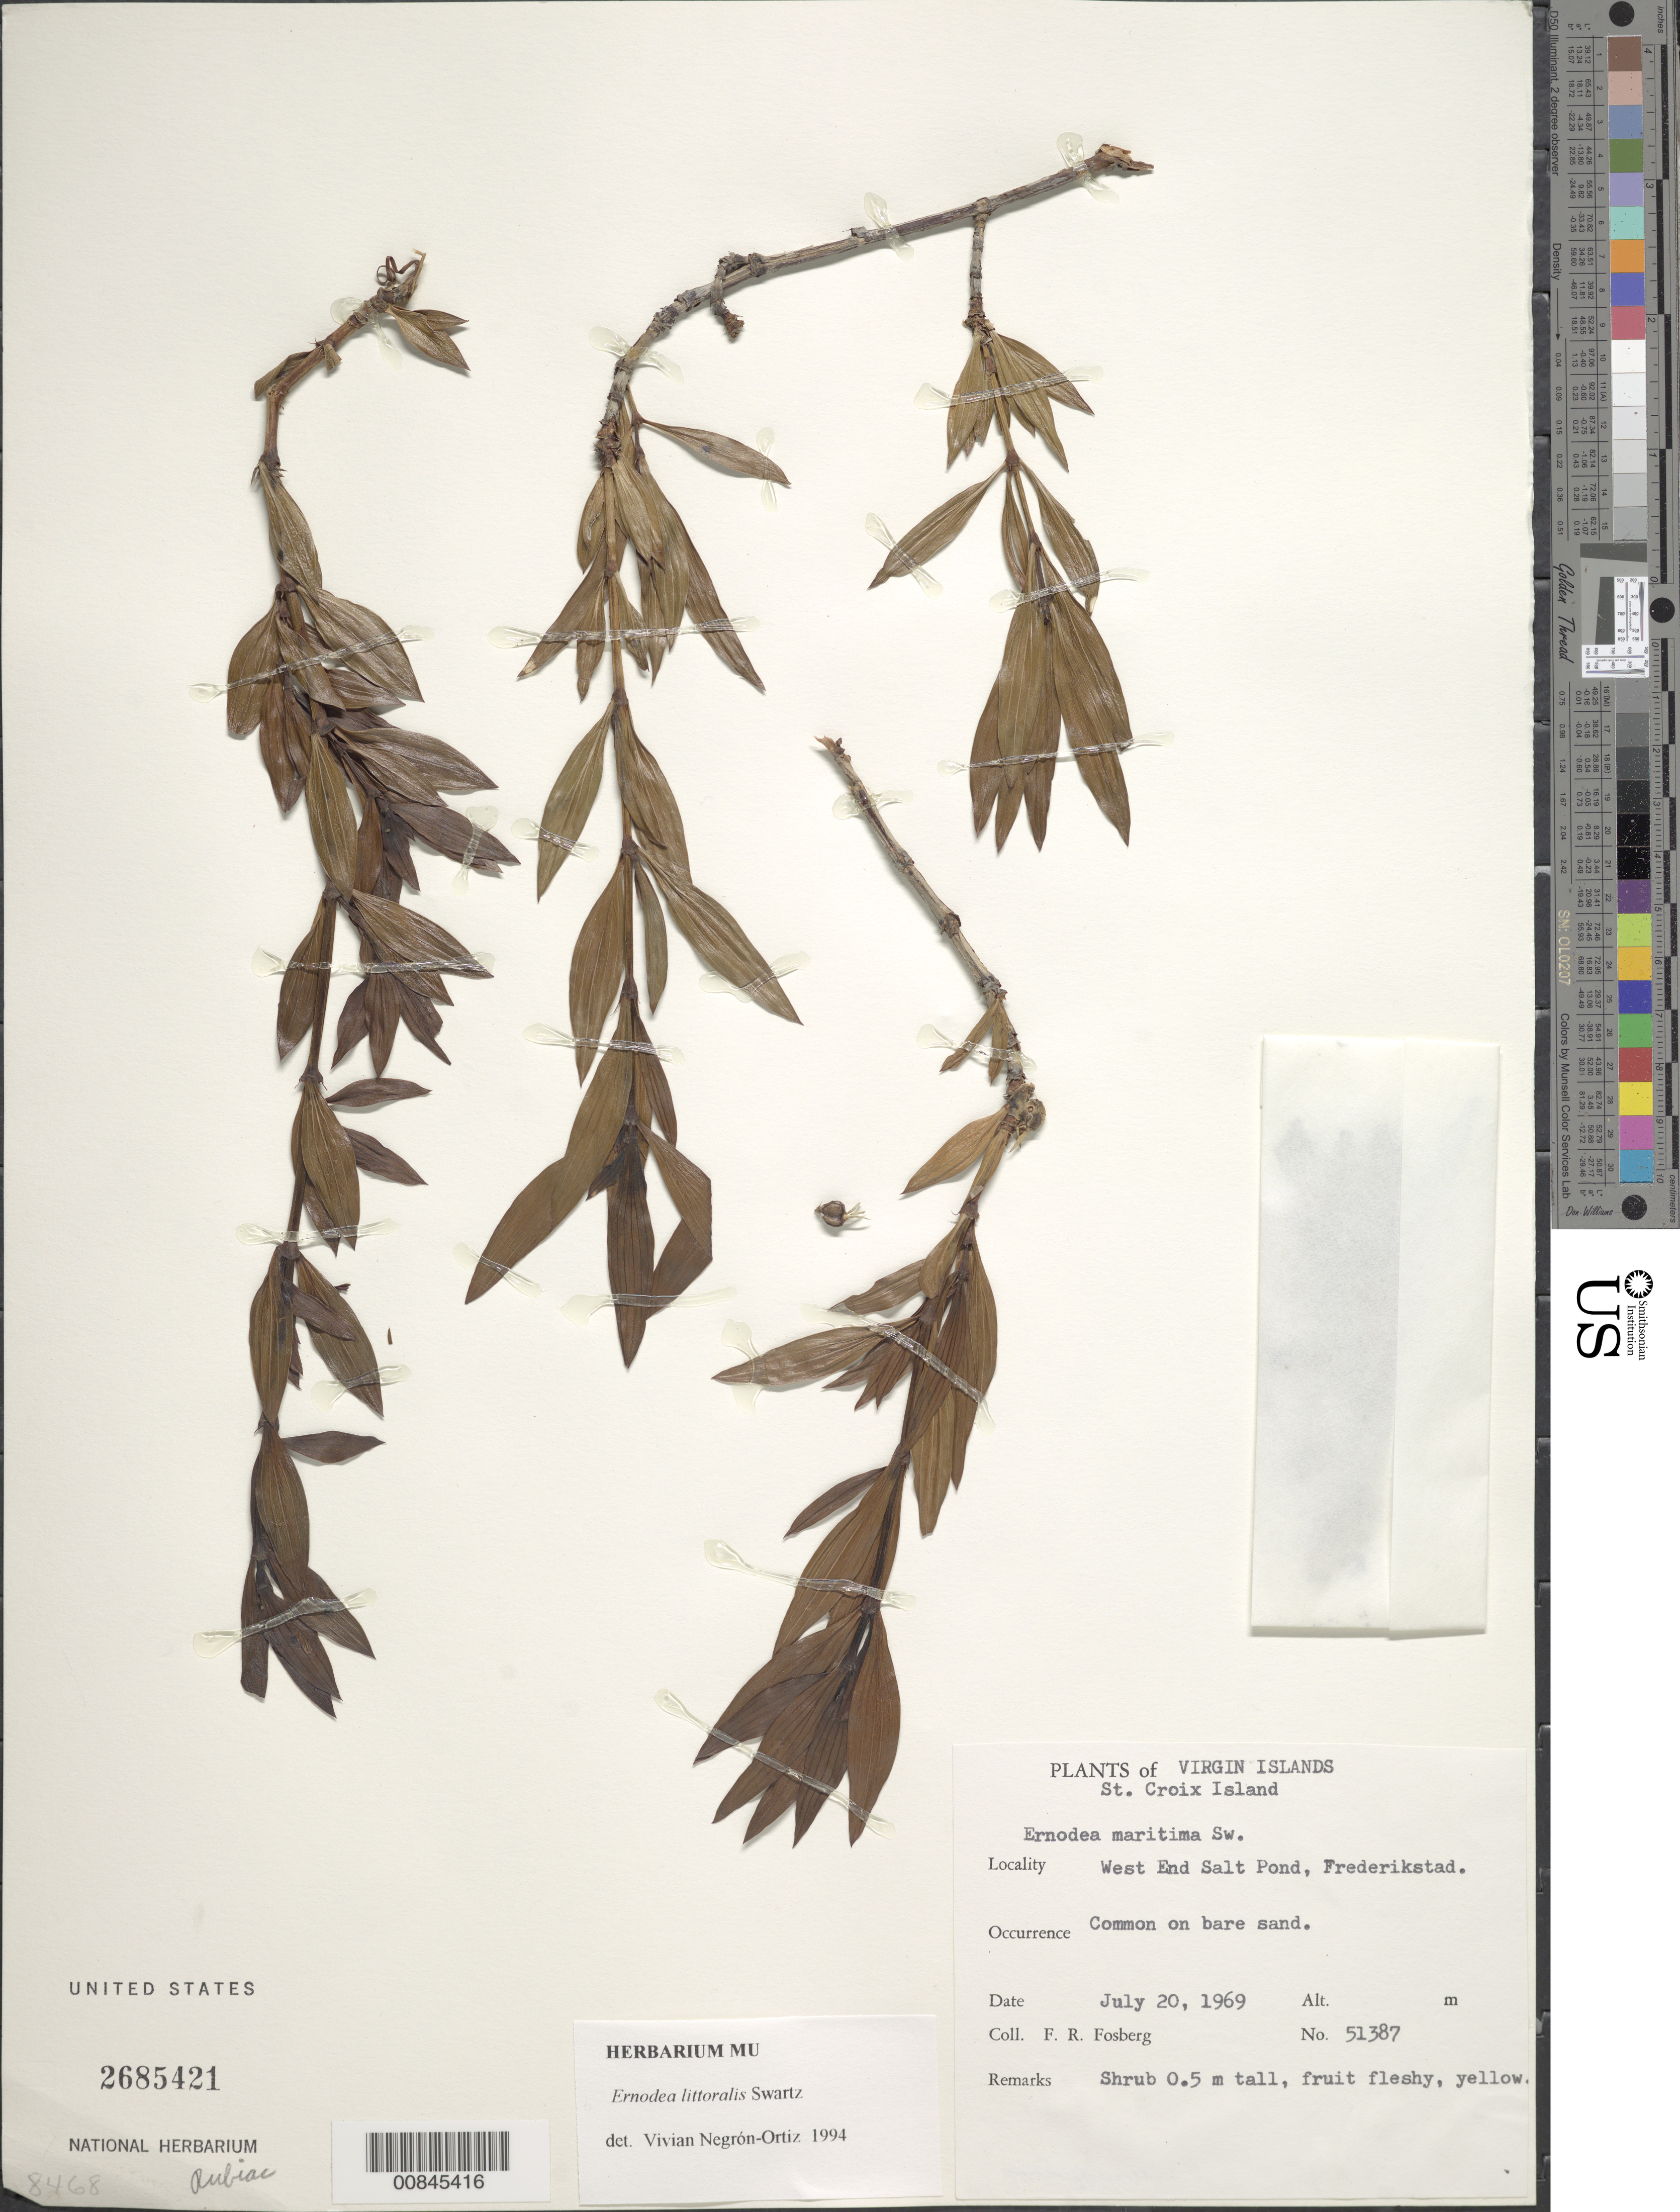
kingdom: Plantae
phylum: Tracheophyta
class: Magnoliopsida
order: Gentianales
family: Rubiaceae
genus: Ernodea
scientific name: Ernodea littoralis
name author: Sw.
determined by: Negrón-Ortiz, V.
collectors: F. R. Fosberg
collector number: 51387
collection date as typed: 20 Jul 1969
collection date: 1969-07-20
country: U.S. Virgin Islands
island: St. Croix Island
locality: West End Salt Pond, Frederikstad.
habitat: On bare sand, near salt pond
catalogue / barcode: US 2685421